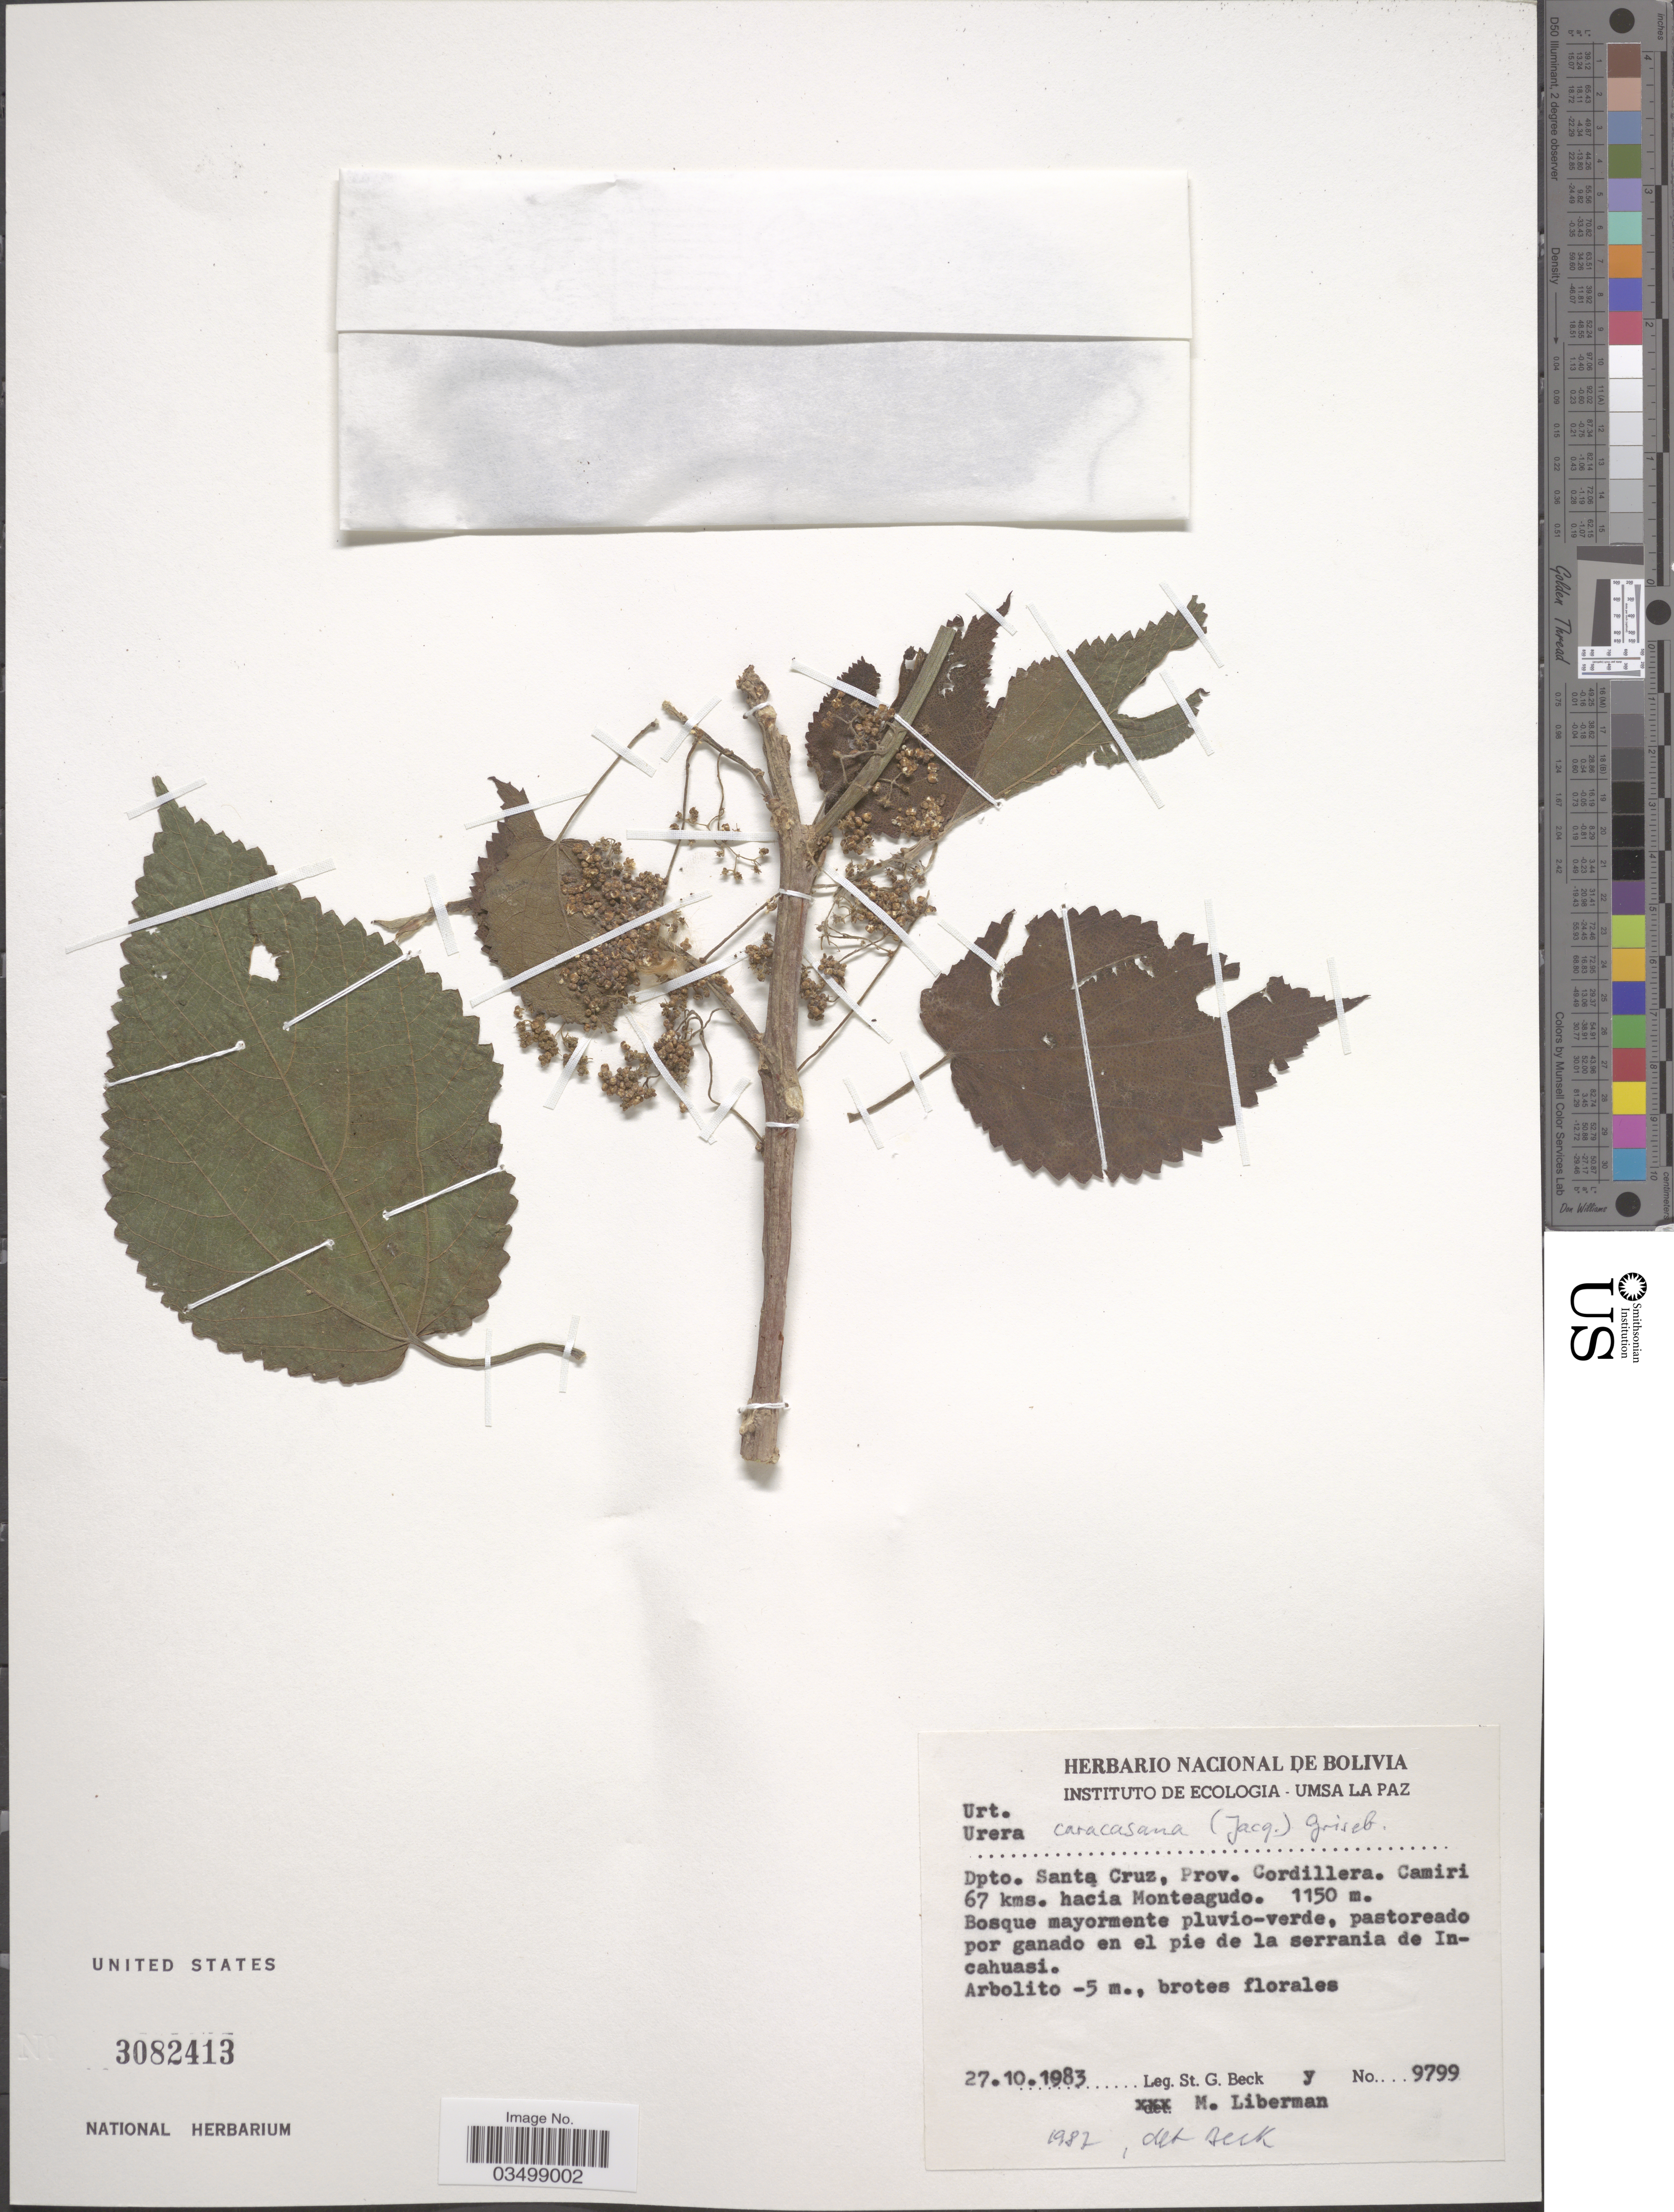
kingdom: Plantae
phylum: Tracheophyta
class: Magnoliopsida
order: Rosales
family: Urticaceae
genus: Urera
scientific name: Urera caracasana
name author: (Jacq.) Gaudich. ex Griseb.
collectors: S. G. Beck & M. Liberman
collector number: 9799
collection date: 1983-10-27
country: Bolivia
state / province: Santa Cruz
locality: Dpto. Santa Cruz, Prov. Cordillera. Camiri 67 kms. hacia Monteagudo. En el pie de la serrania de Incahuasi.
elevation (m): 1150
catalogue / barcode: US 3082413